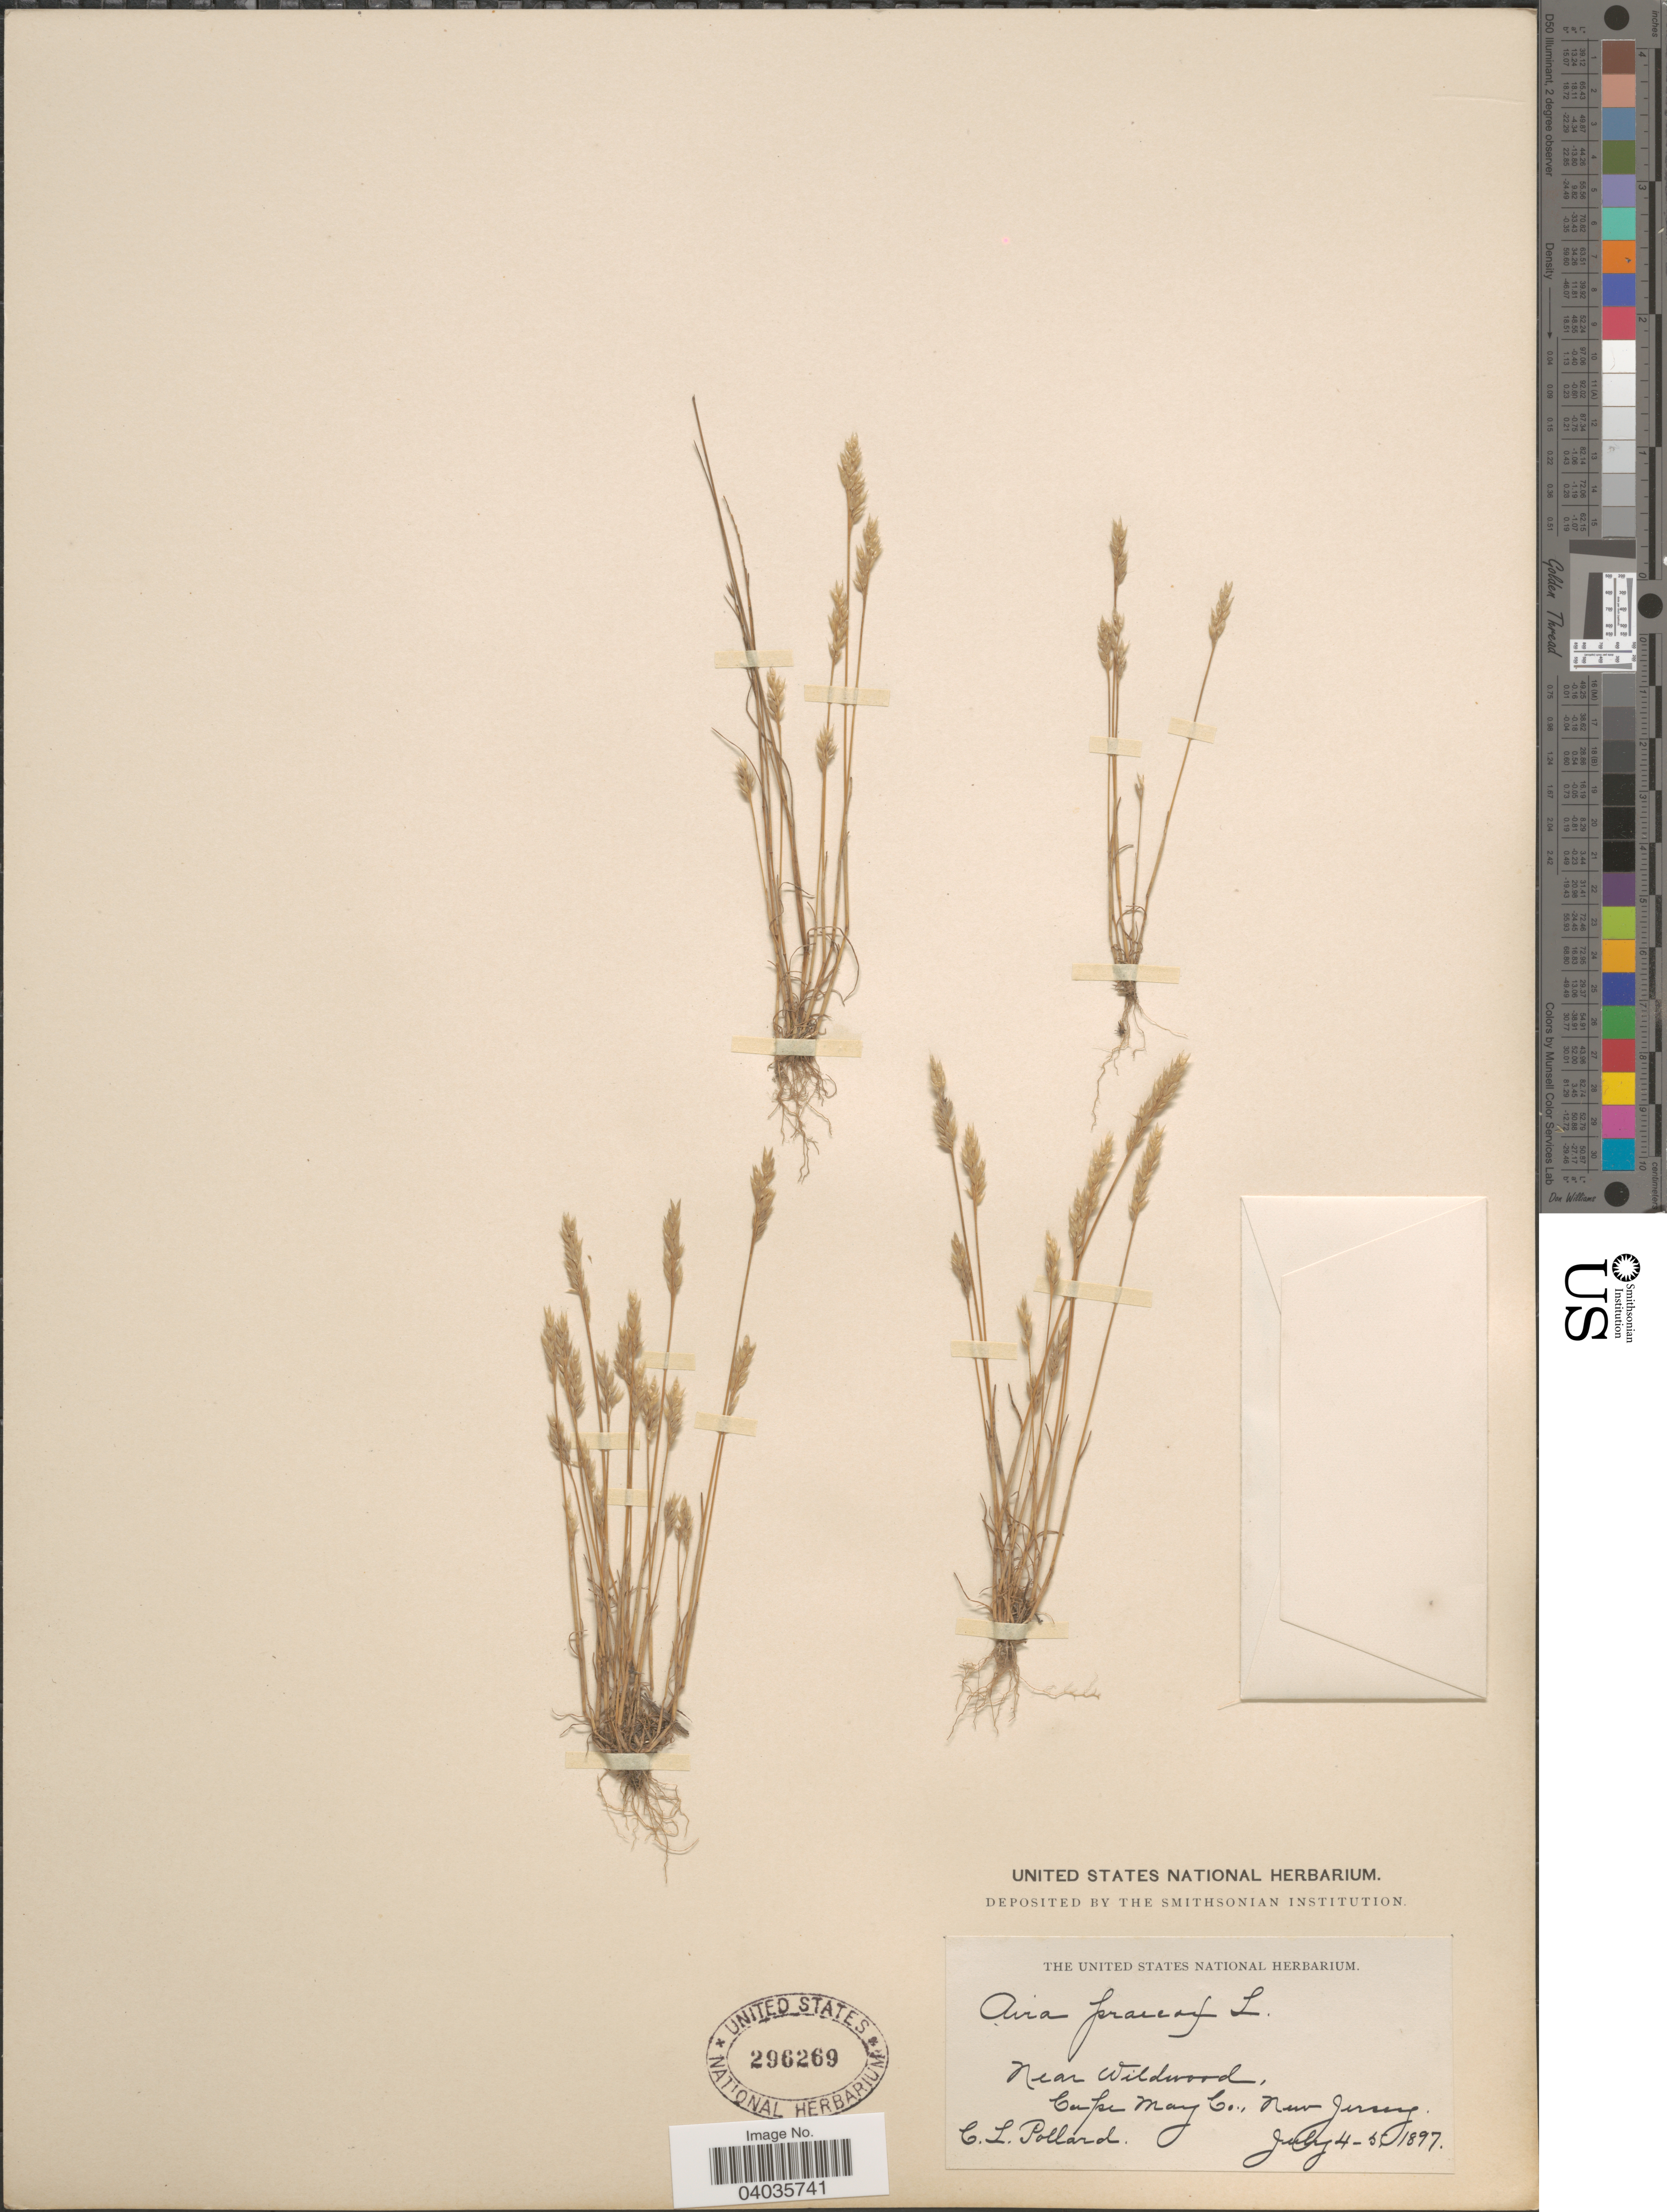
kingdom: Plantae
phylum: Tracheophyta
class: Liliopsida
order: Poales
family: Poaceae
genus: Aira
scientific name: Aira praecox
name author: L.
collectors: C. L. Pollard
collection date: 1897-07-04/1897-07-05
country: United States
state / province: New Jersey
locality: Near Wildwood, Cape May Co.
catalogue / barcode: US 296269